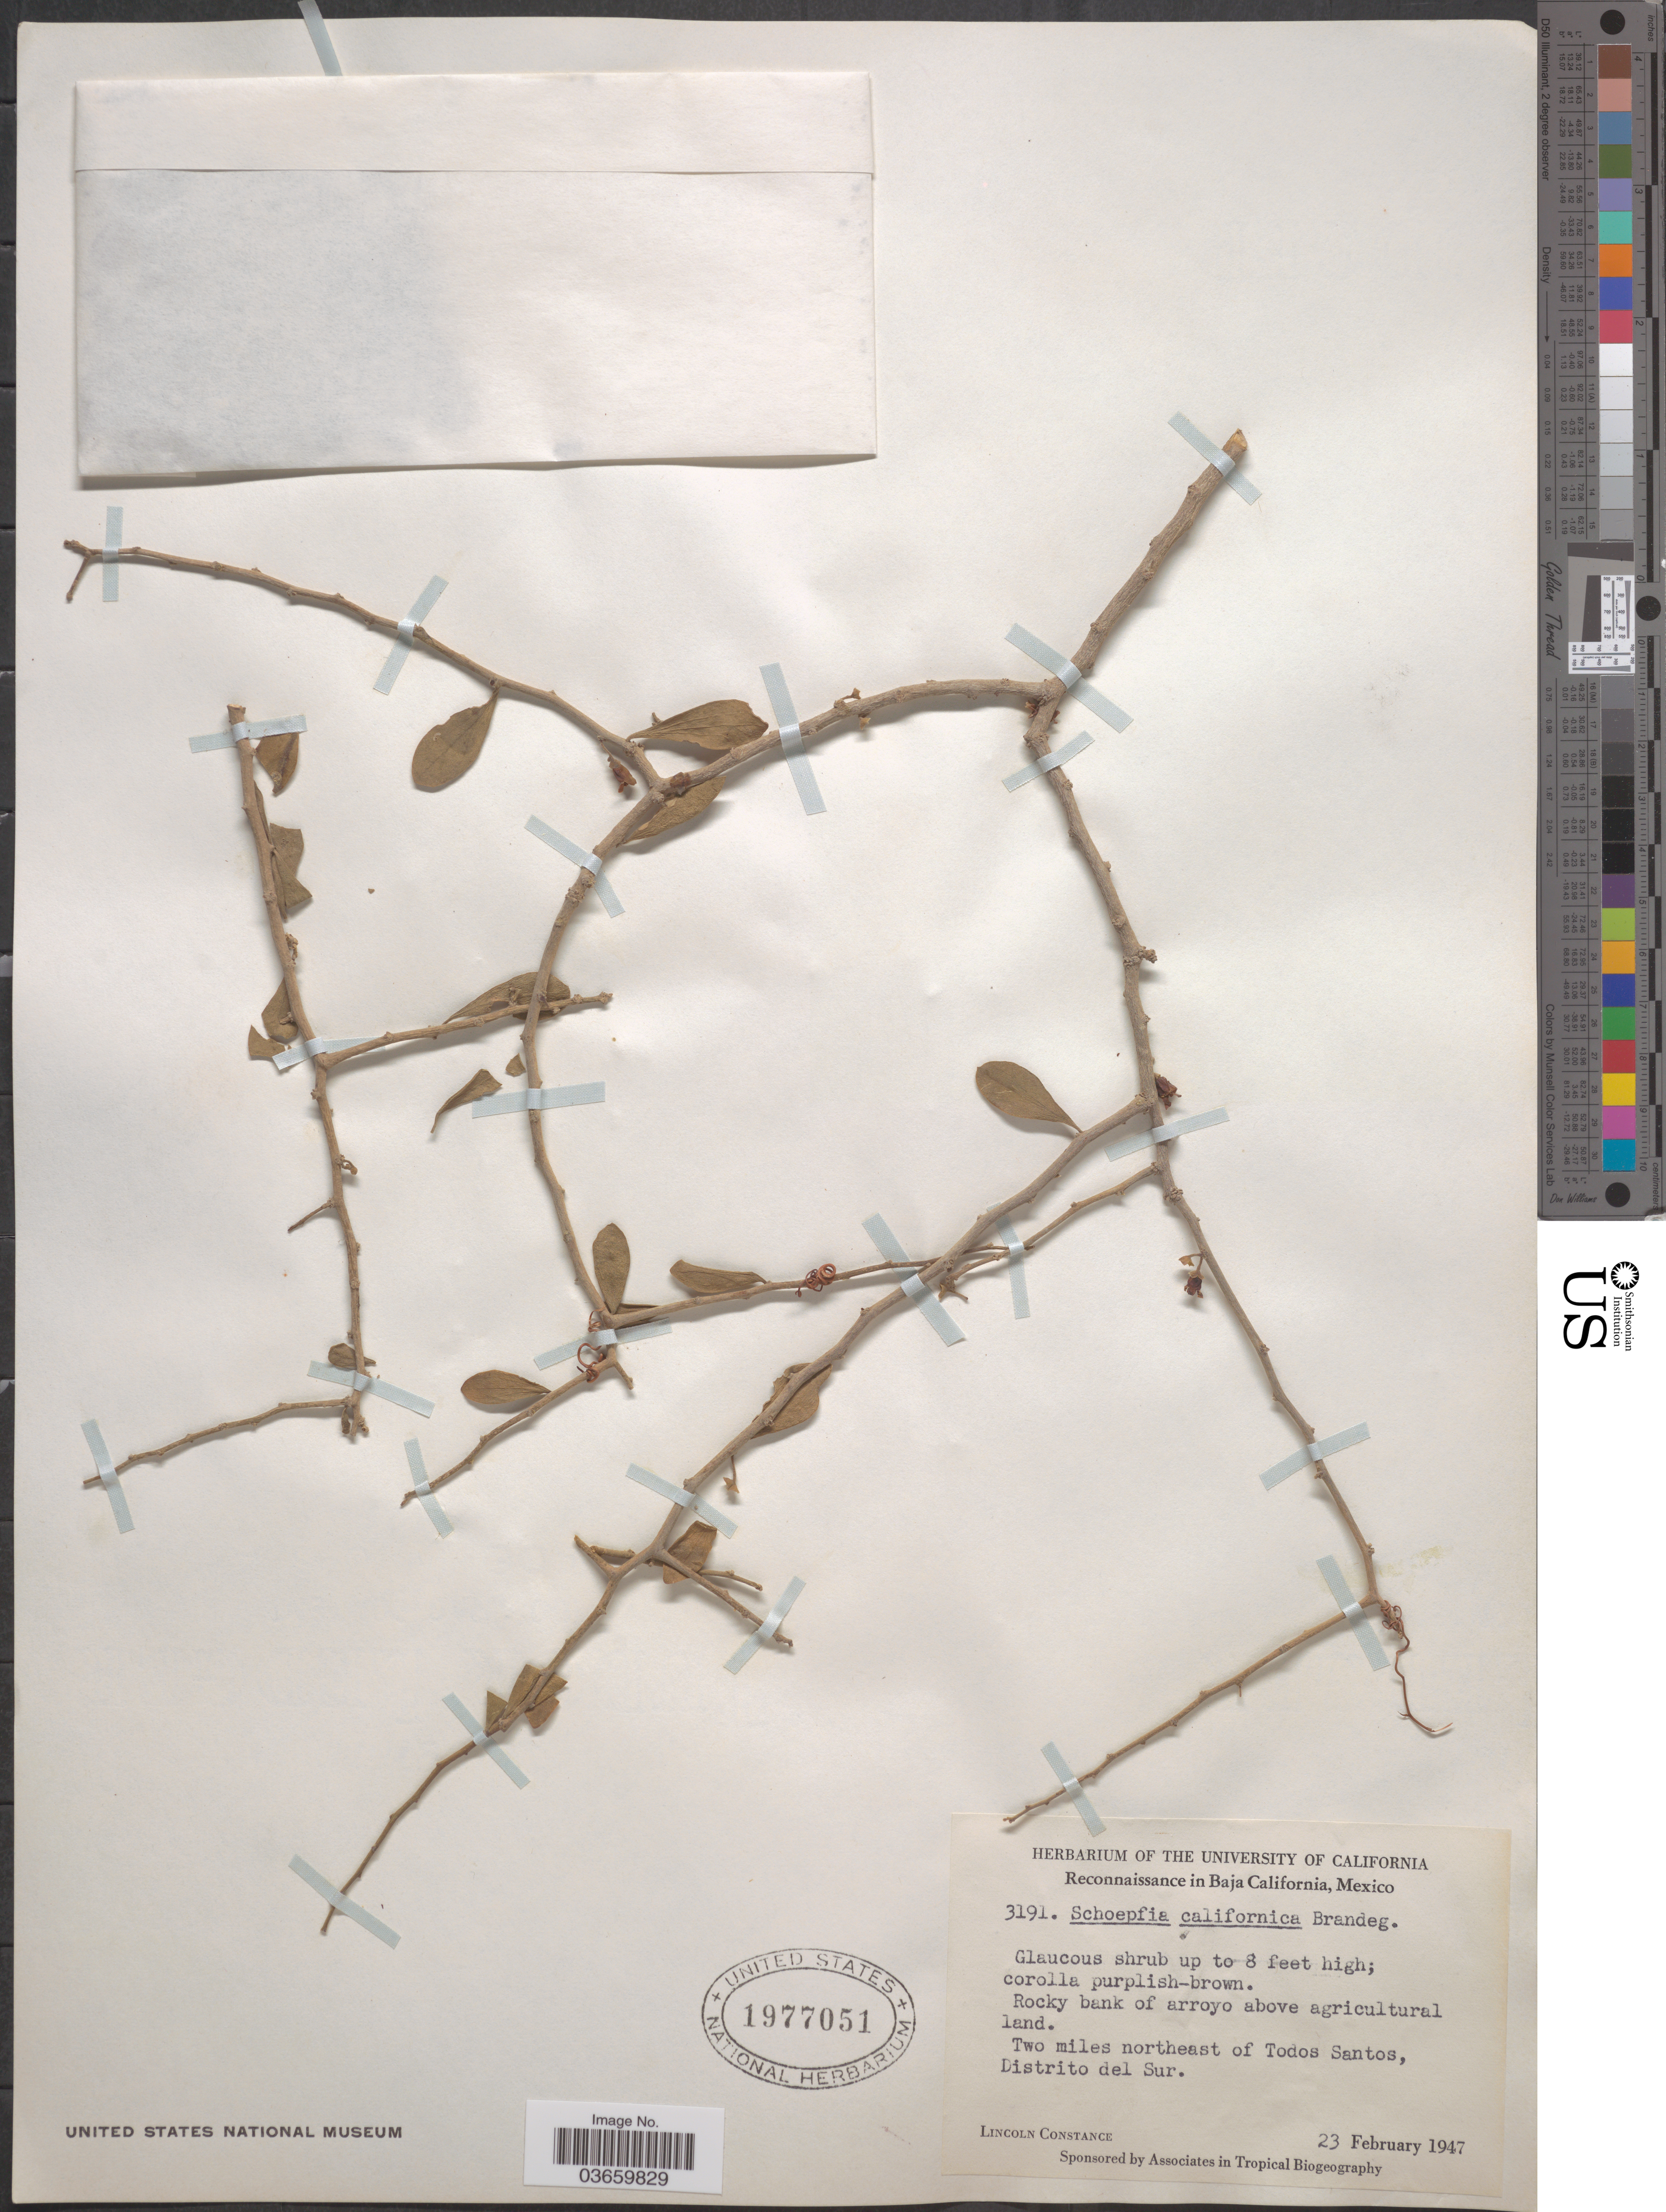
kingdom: Plantae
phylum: Tracheophyta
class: Magnoliopsida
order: Santalales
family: Schoepfiaceae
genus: Schoepfia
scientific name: Schoepfia californica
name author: Brandegee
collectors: L. Constance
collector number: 3191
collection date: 1947-02-23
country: Mexico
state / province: Baja California Sur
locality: Two miles northeast of Todos Santos, Distrito del Sur.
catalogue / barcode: US 1977051